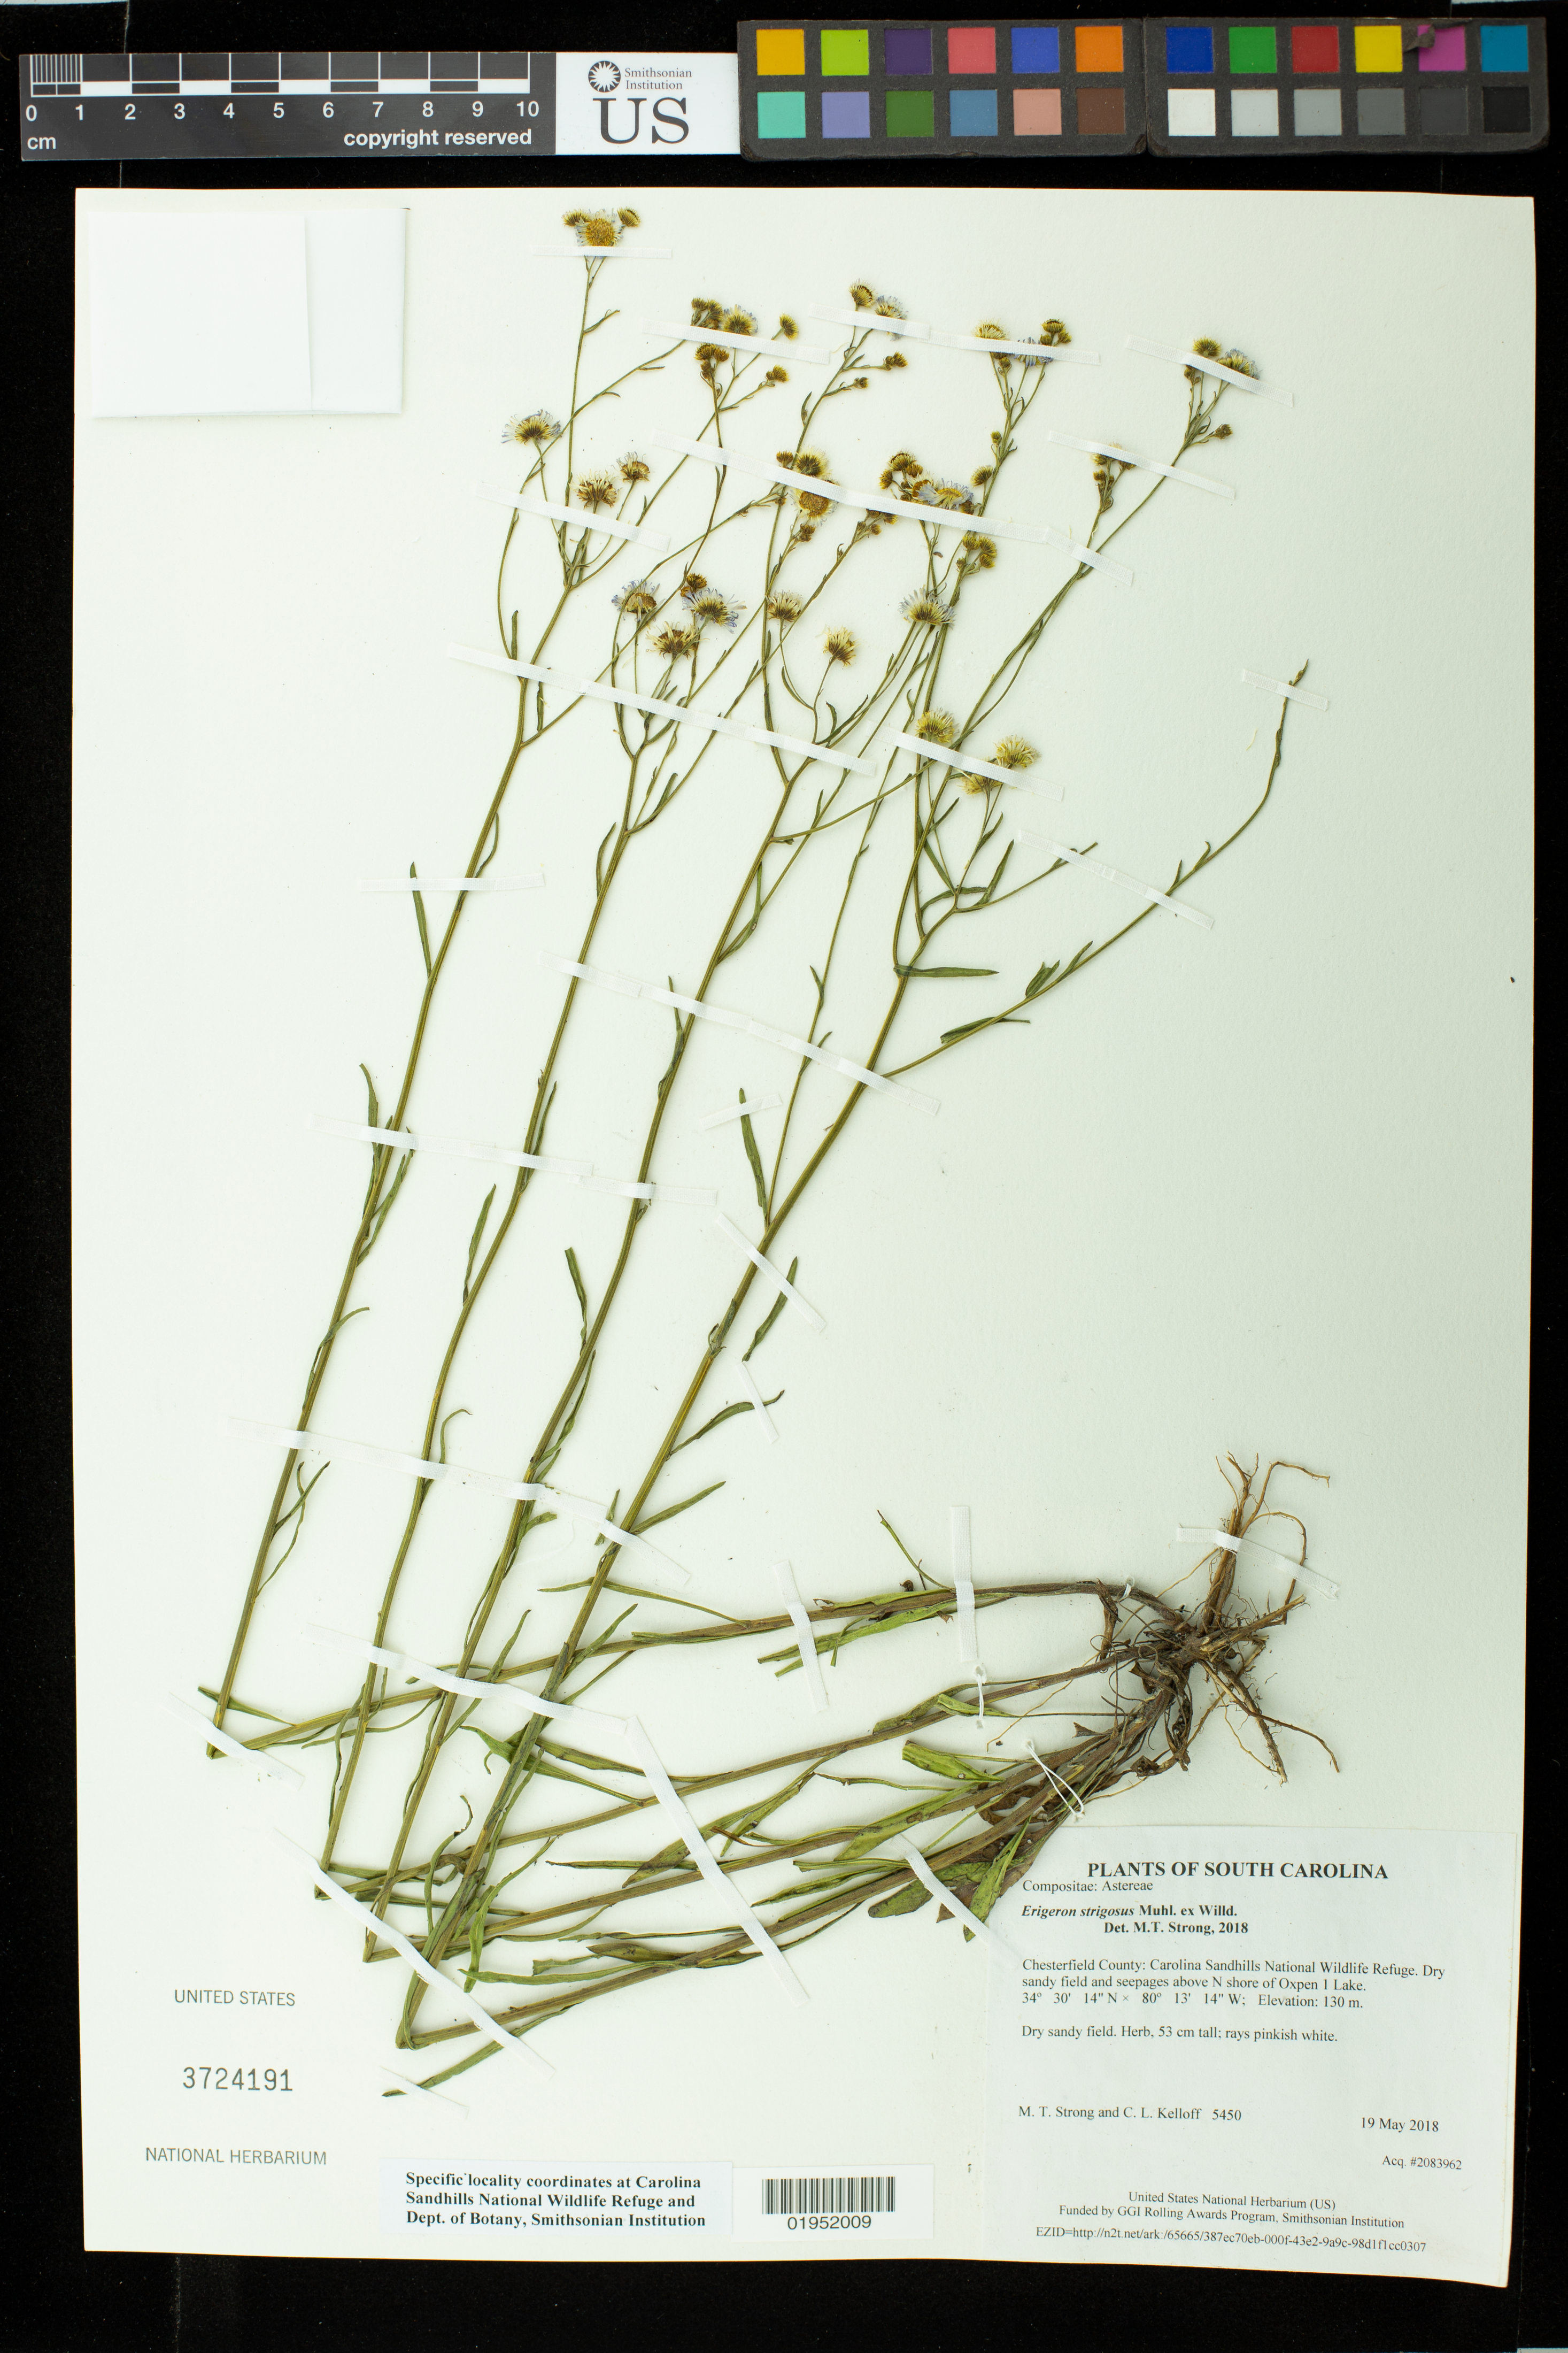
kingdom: Plantae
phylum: Tracheophyta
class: Magnoliopsida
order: Asterales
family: Asteraceae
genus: Erigeron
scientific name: Erigeron strigosus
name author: Muhl. ex Willd.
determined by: Strong, Mark T., (BOT), Smithsonian Institution - National Museum of Natural History (UNITED STATES)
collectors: M. T. Strong & C. L. Kelloff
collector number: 5450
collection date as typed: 19 May 2018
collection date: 2018-05-19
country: United States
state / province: South Carolina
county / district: Chesterfield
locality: Carolina Sandhills National Wildlife Refuge. Dry sandy field and seepages above N shore of Oxpen 1 Lake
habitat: Dry sandy fields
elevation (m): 130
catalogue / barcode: US 3724191